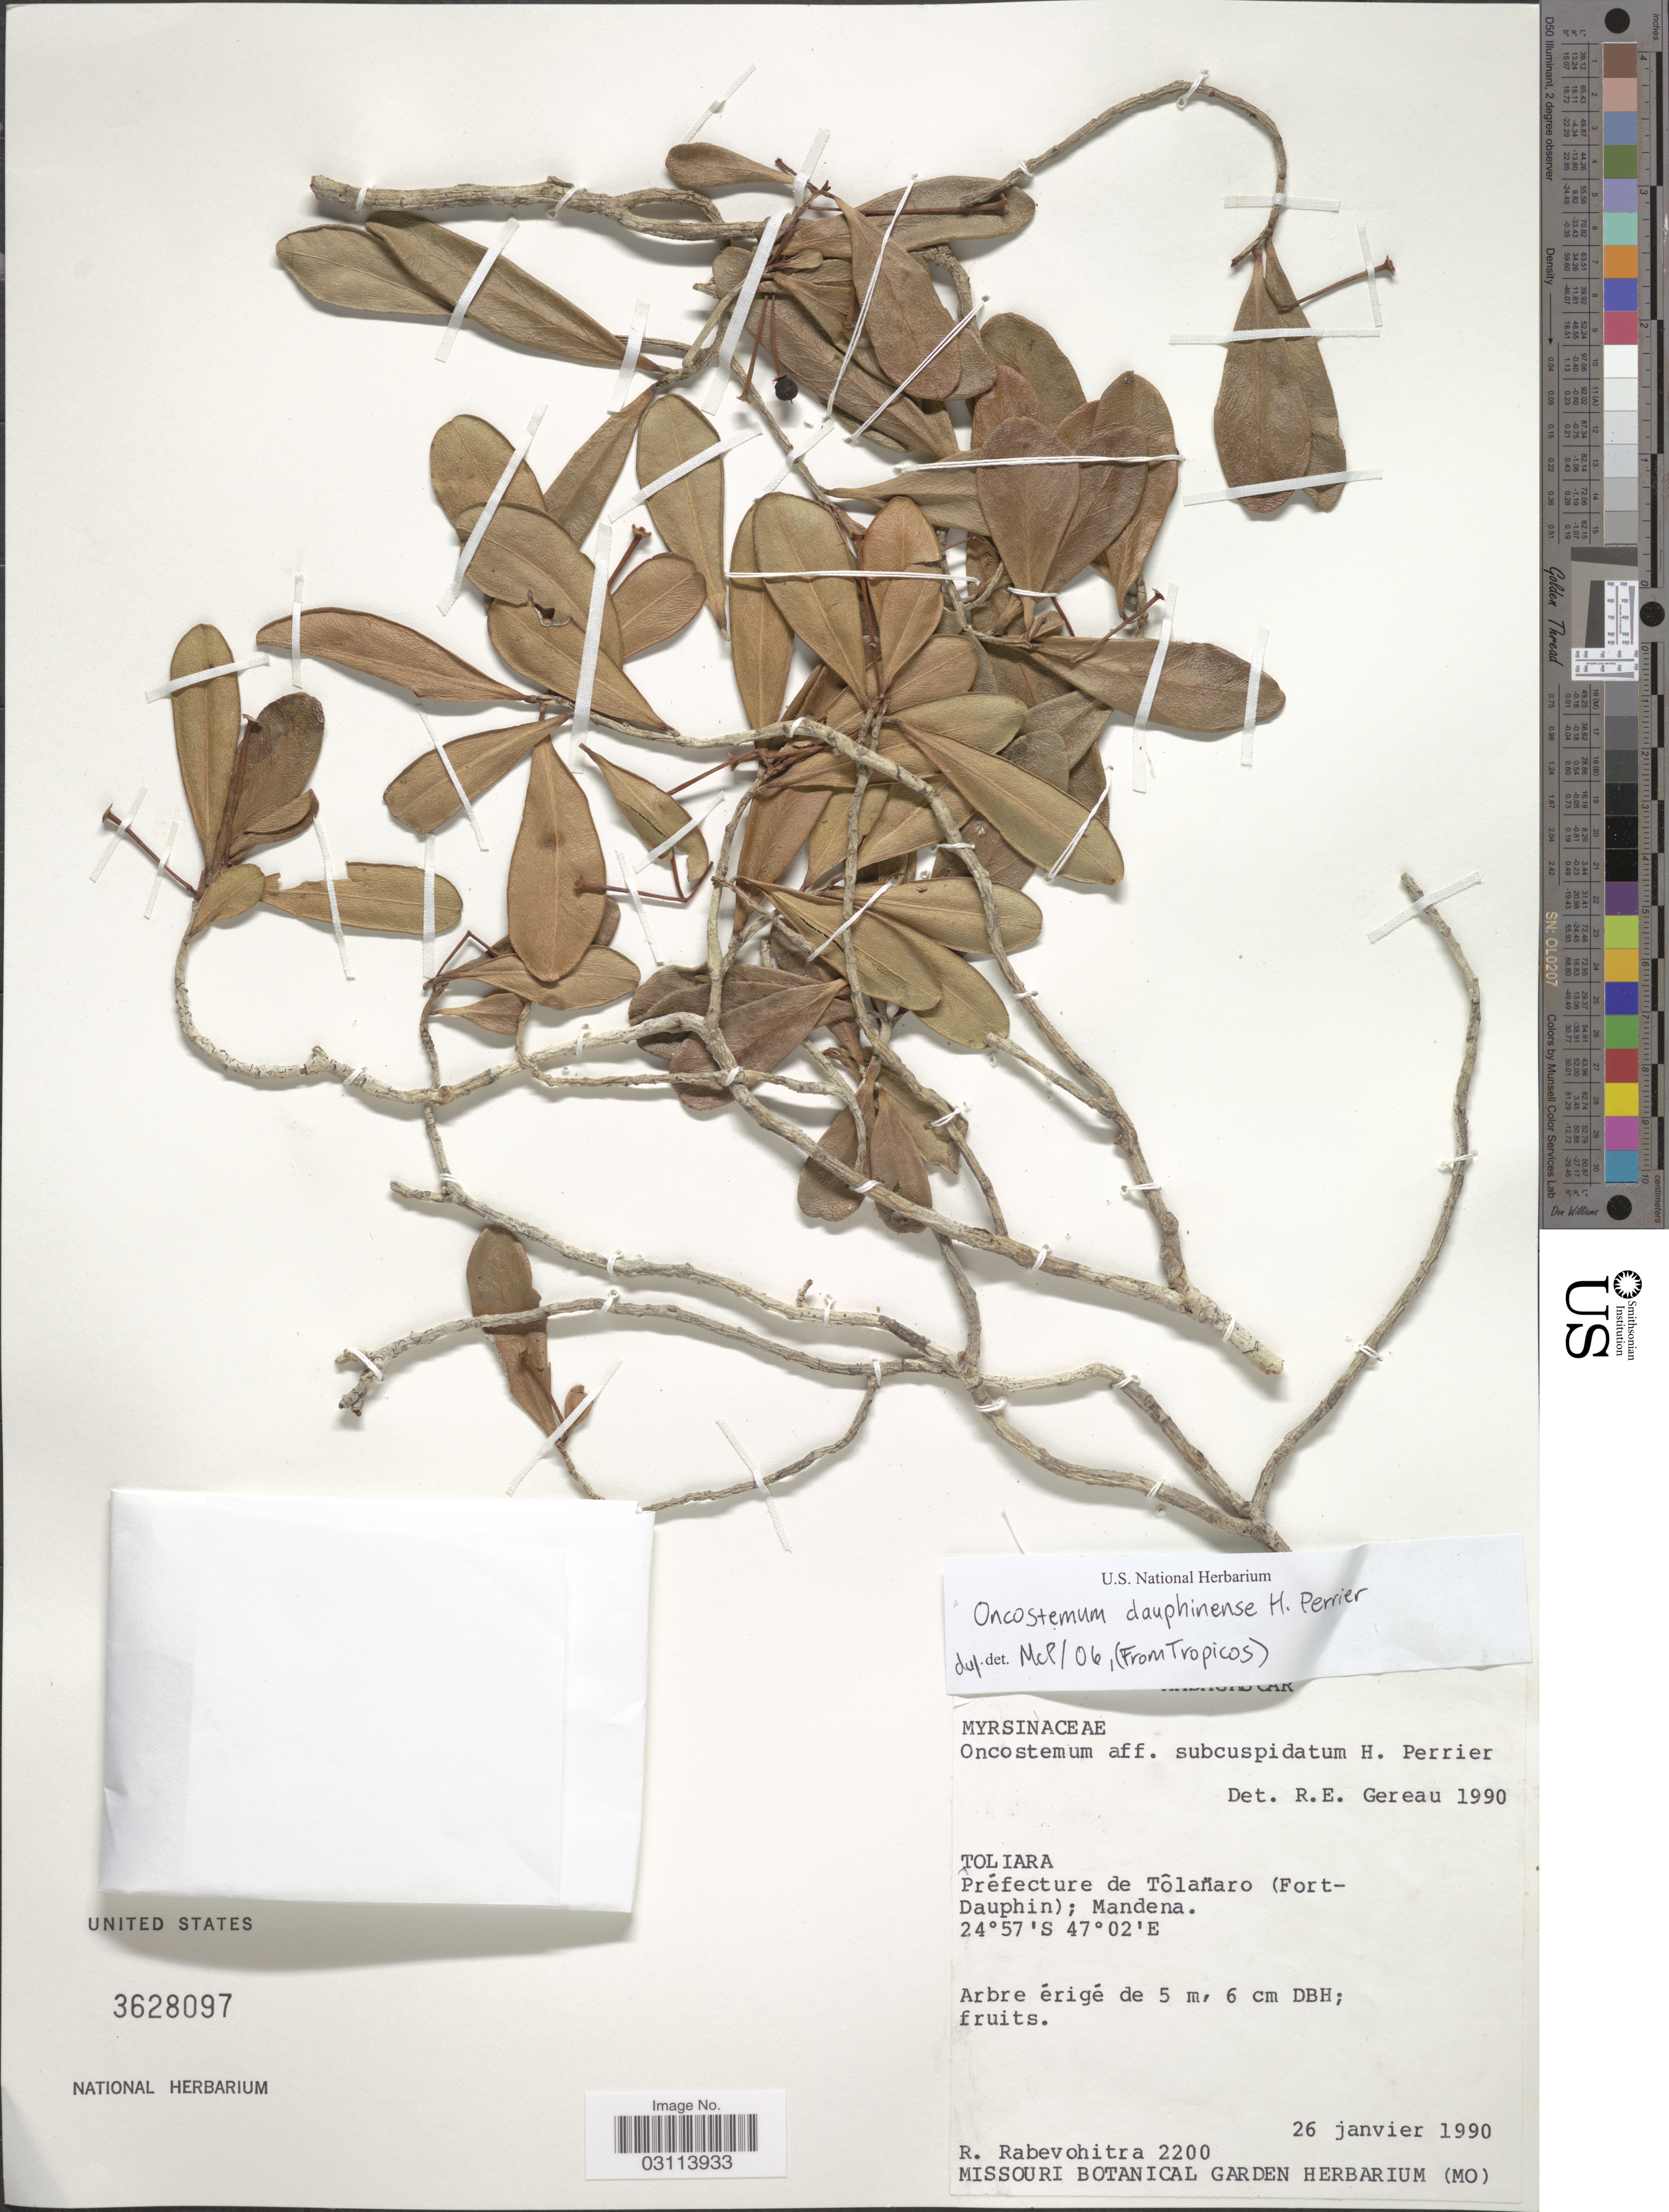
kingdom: Plantae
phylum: Tracheophyta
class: Magnoliopsida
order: Ericales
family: Primulaceae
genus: Oncostemum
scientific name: Oncostemum dauphinense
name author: H. Perrier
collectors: R. Rabevohitra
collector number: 2200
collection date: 1990-01-26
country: Madagascar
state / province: Anosy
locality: Préfecture de Tôlanaro (Fort-Dauphin); Mandena.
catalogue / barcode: US 3628097